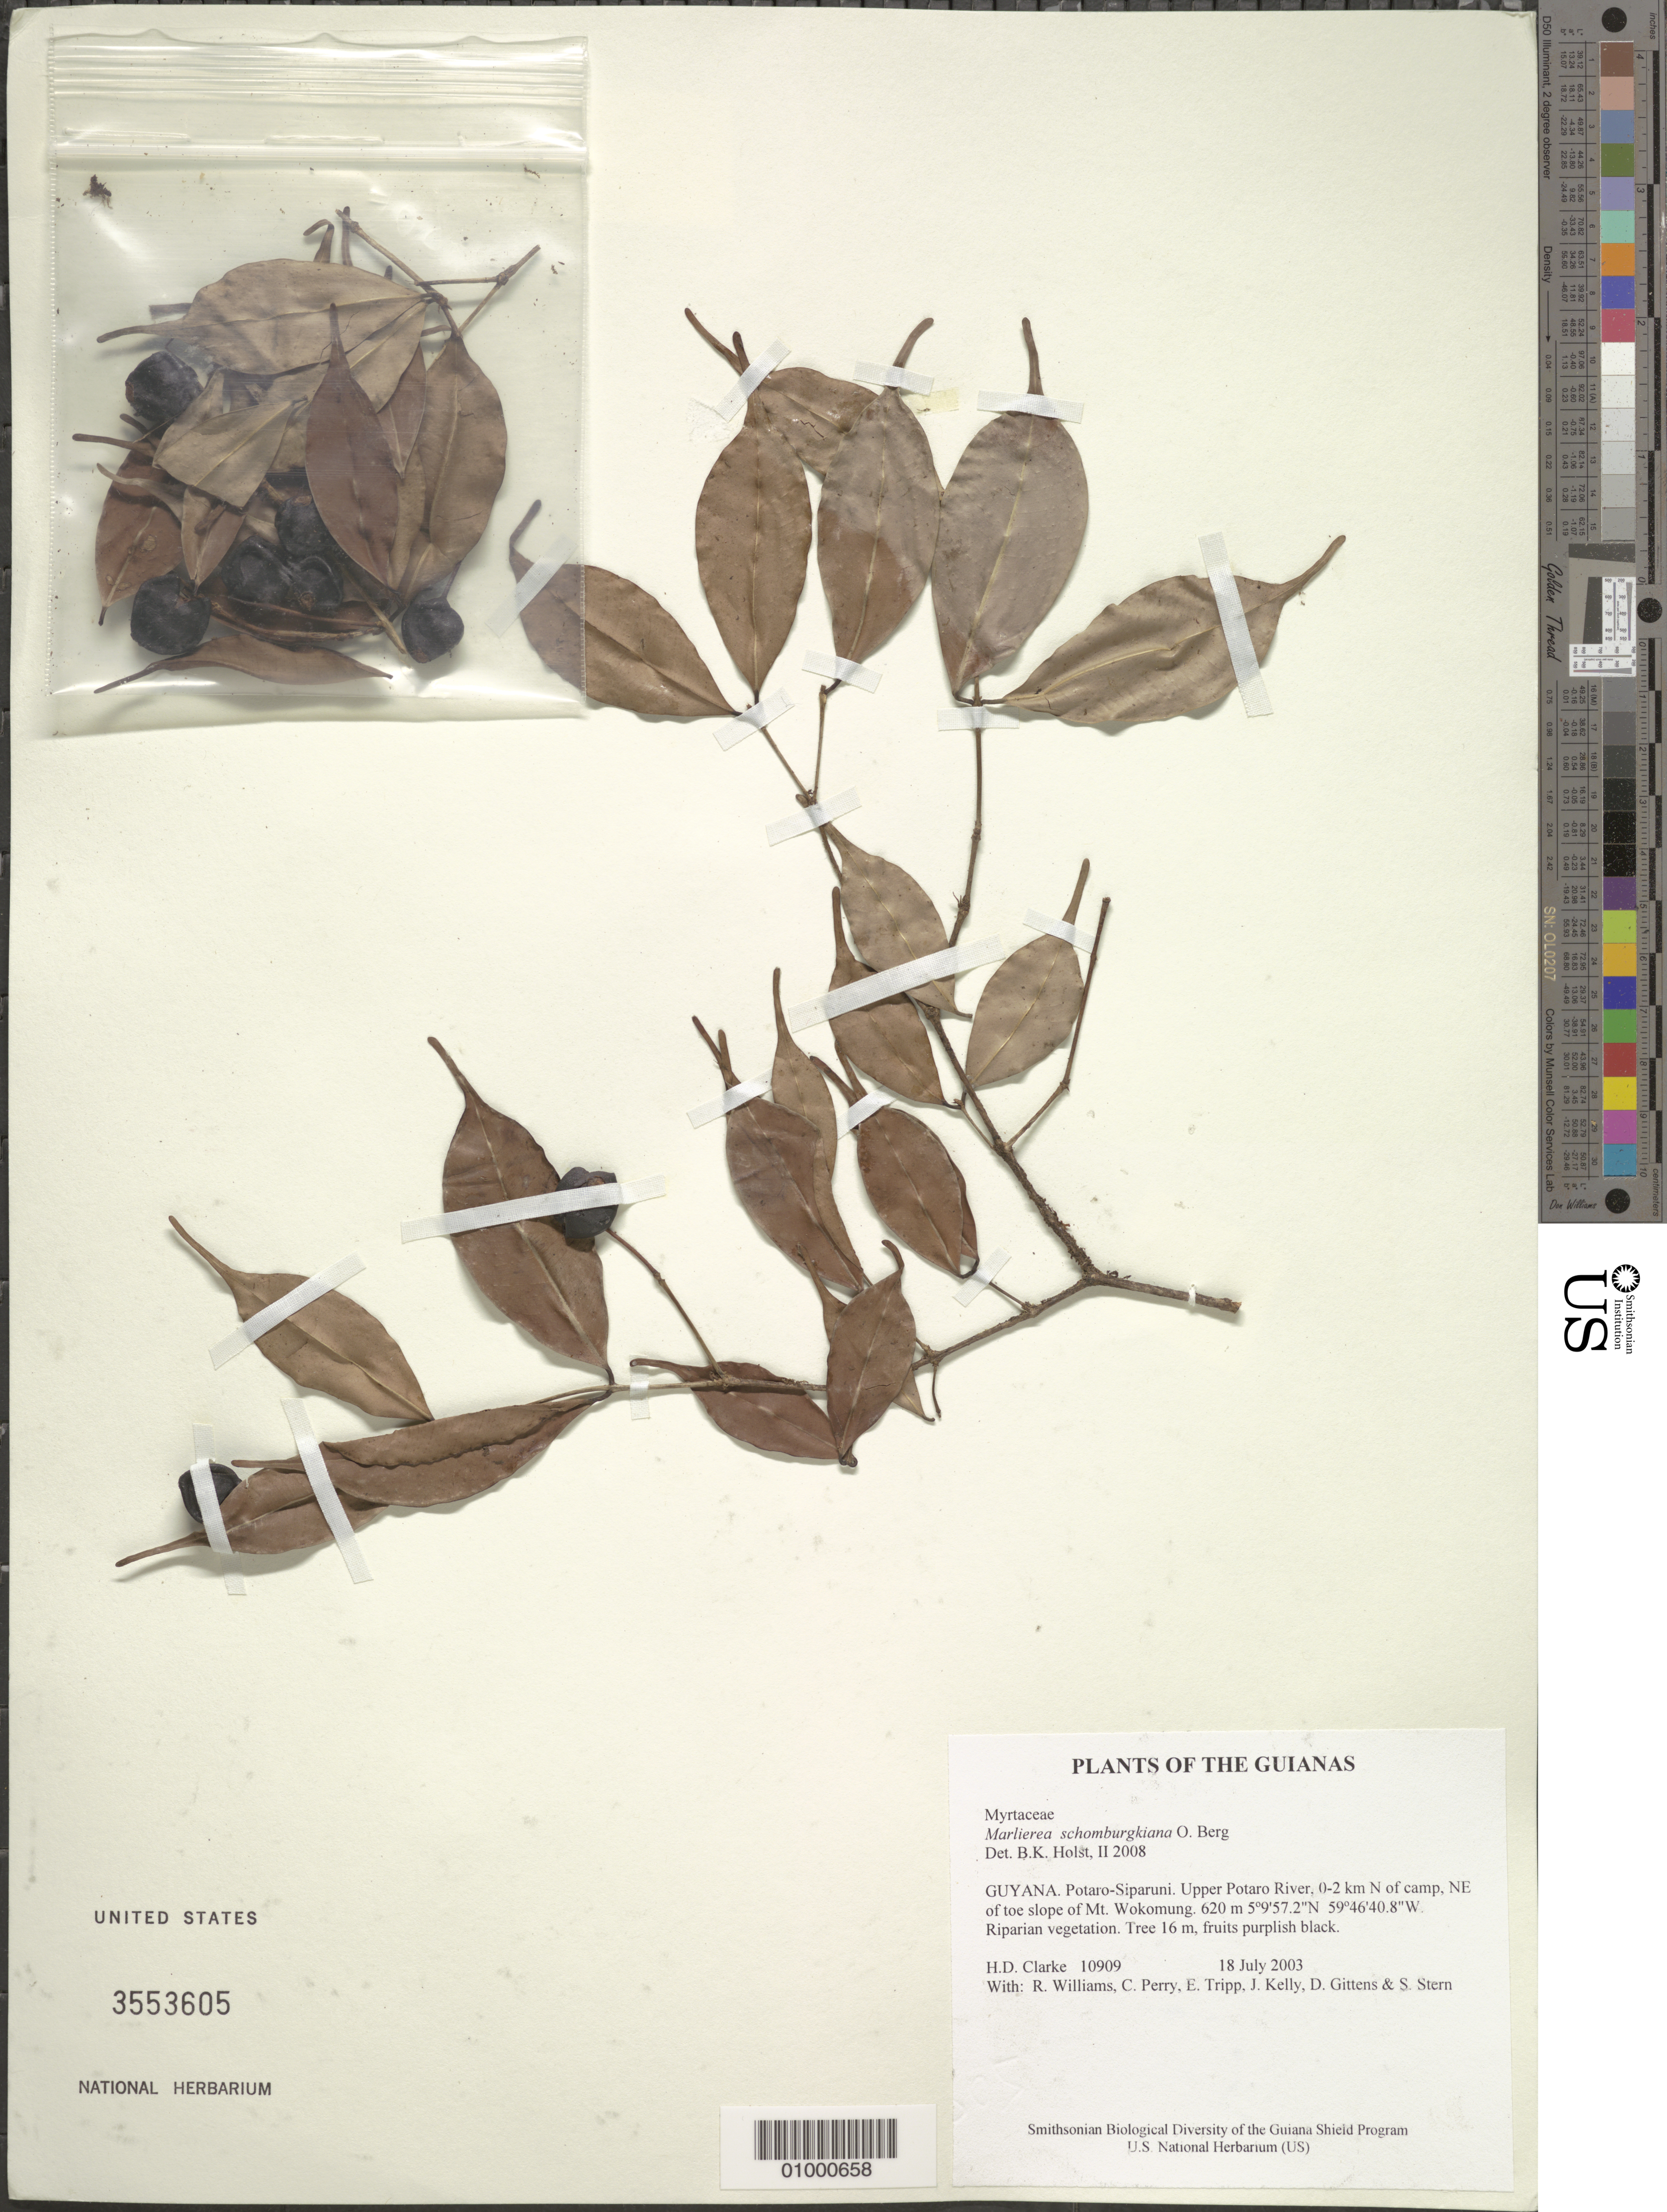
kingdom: Plantae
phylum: Tracheophyta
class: Magnoliopsida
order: Myrtales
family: Myrtaceae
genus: Myrcia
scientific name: Myrcia neoschomburgkiana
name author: E. Lucas & C.E. Wilson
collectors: H. D. Clarke, R. Williams, C. Perry, E. Tripp, J. Kelly, D. Gittens & S. R. Stern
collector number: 10909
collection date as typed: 18 July 2003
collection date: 2003-07-18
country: Guyana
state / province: Potaro-Siparuni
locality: Upper Potaro River, 0-2 km N of camp, NE of toe slope of Mt. Wokomung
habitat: Riparian vegetation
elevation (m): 620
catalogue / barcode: US 3553605